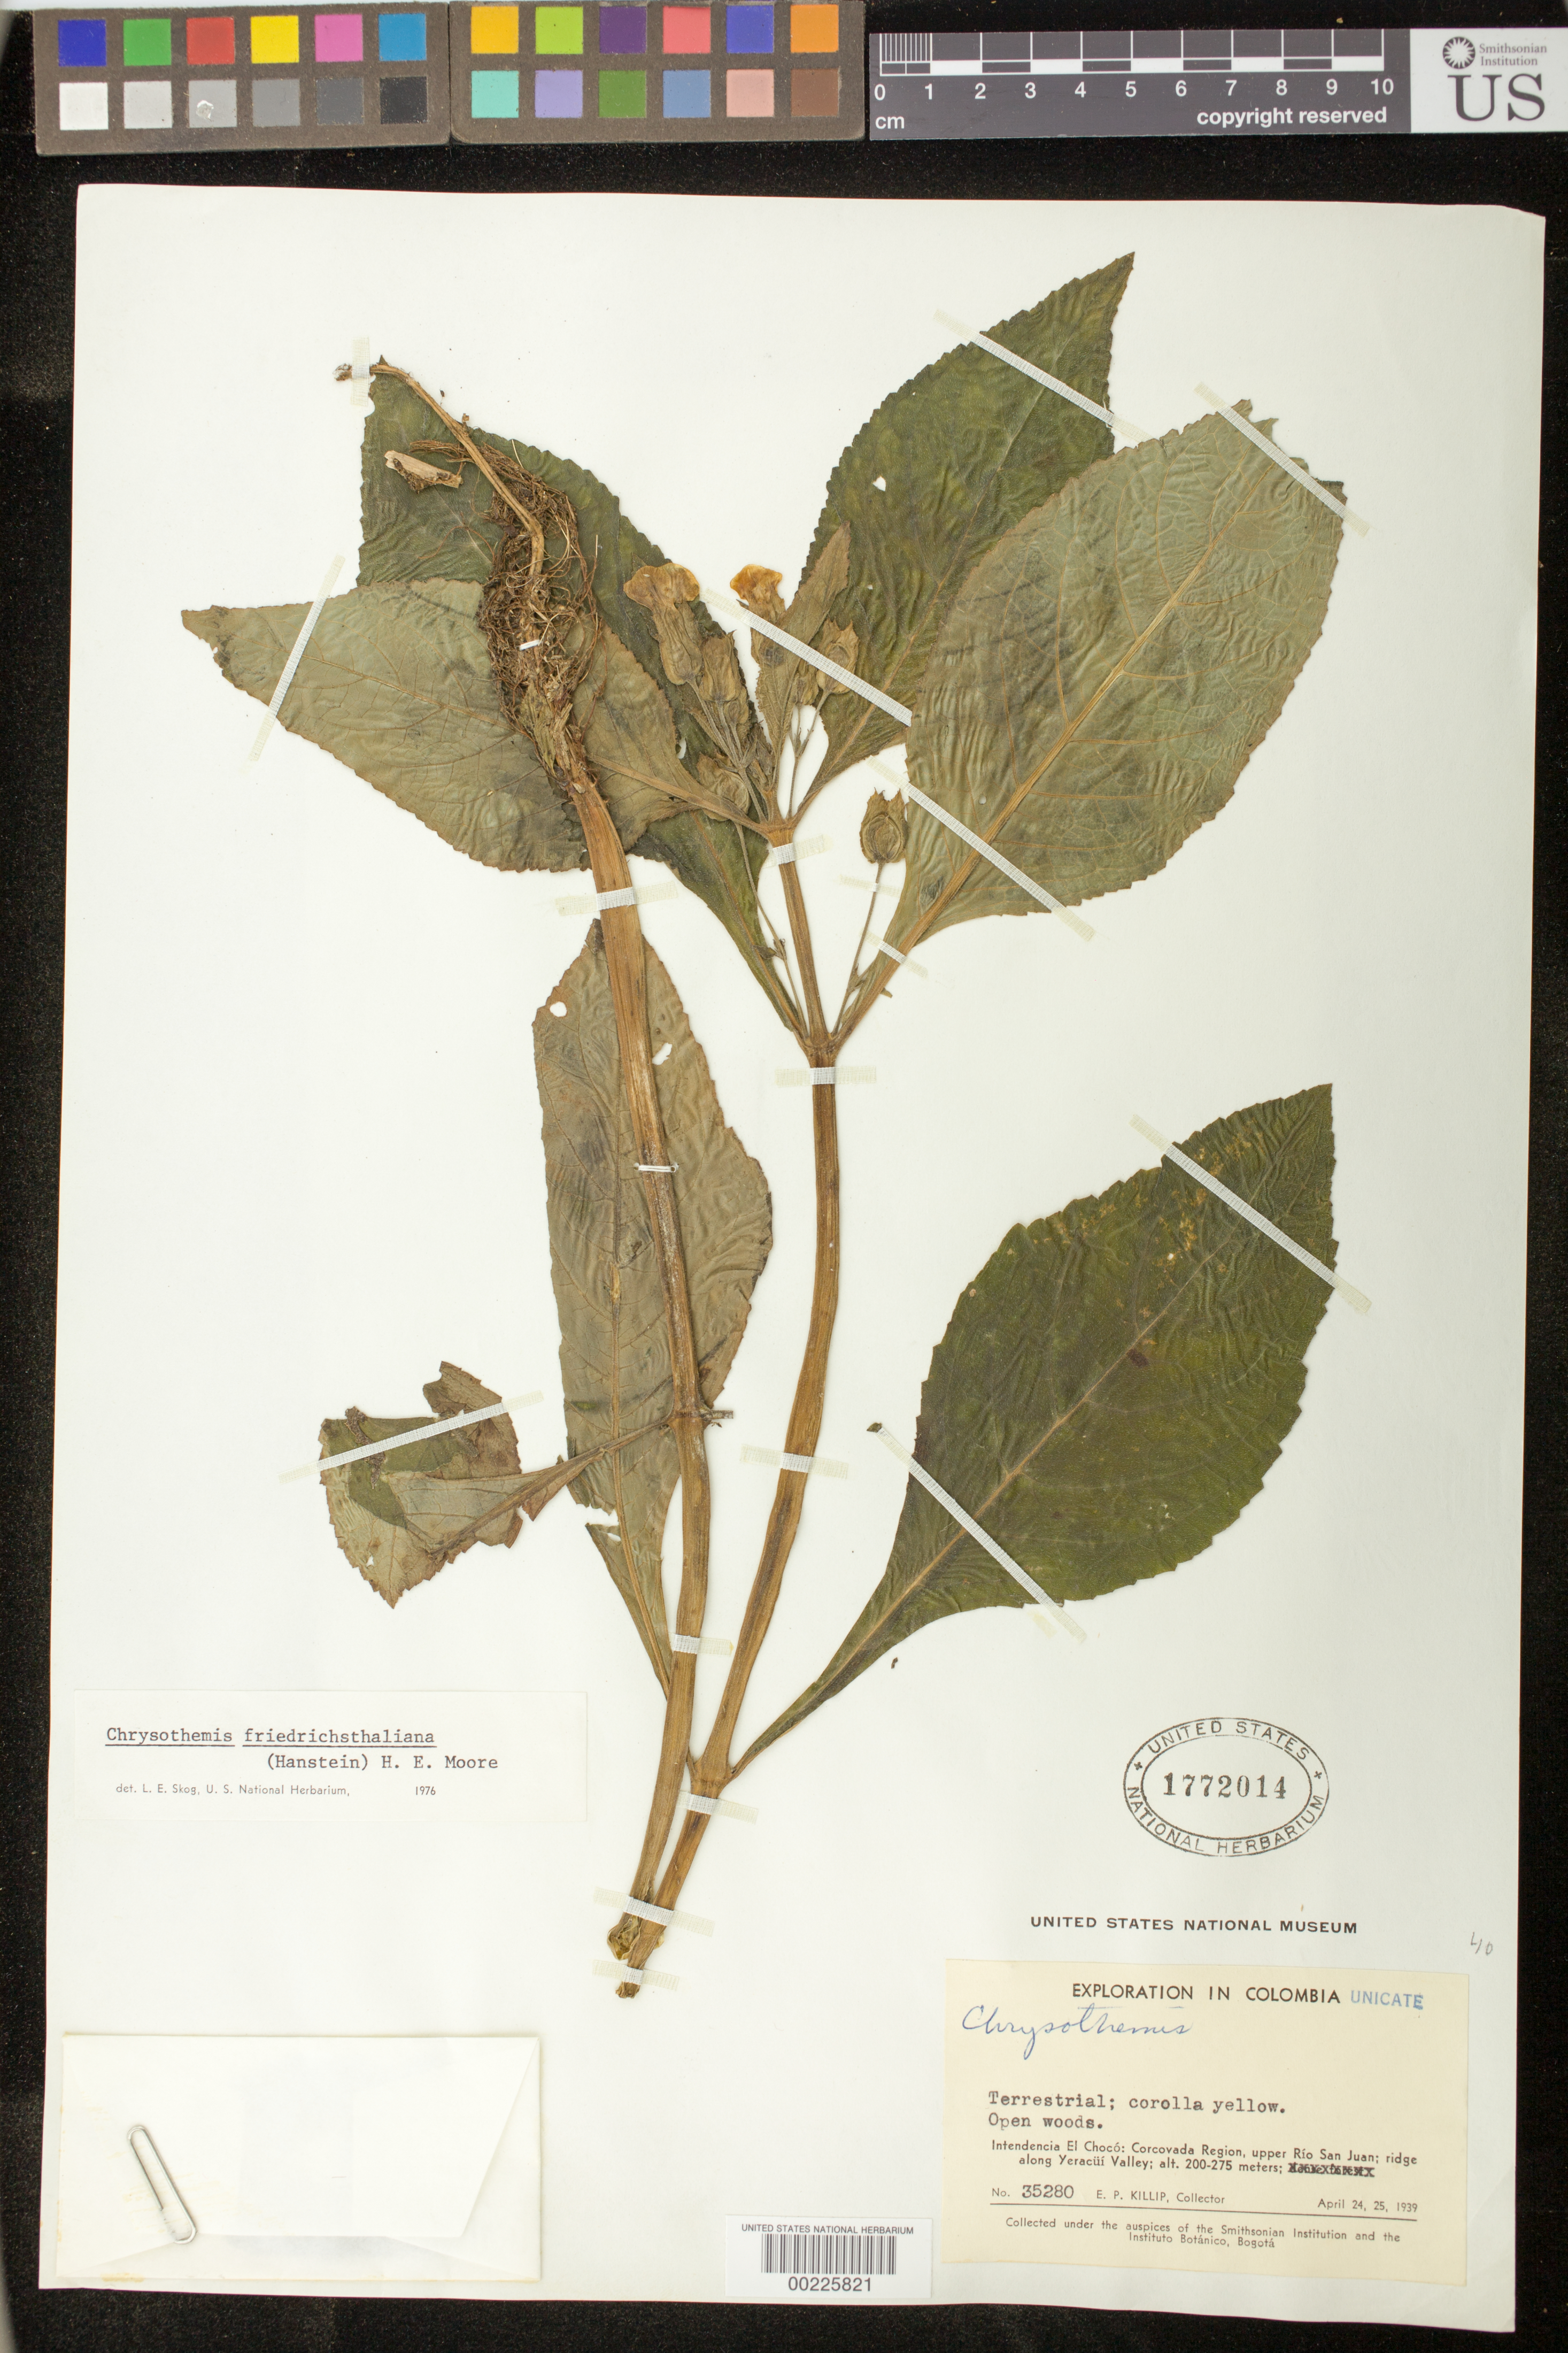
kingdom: Plantae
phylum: Tracheophyta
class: Magnoliopsida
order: Lamiales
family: Gesneriaceae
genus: Chrysothemis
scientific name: Chrysothemis friedrichsthaliana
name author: (Hanst.) H.E. Moore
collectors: E. P. Killip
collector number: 35280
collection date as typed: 24-25 Apr 1939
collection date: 1939-04-24/1939-04-25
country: Colombia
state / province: Chocó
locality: Corcovada Region, upper Río San Juan; ridge along Yeracúí Valley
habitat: Open woods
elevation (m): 200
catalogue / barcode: US 1772014